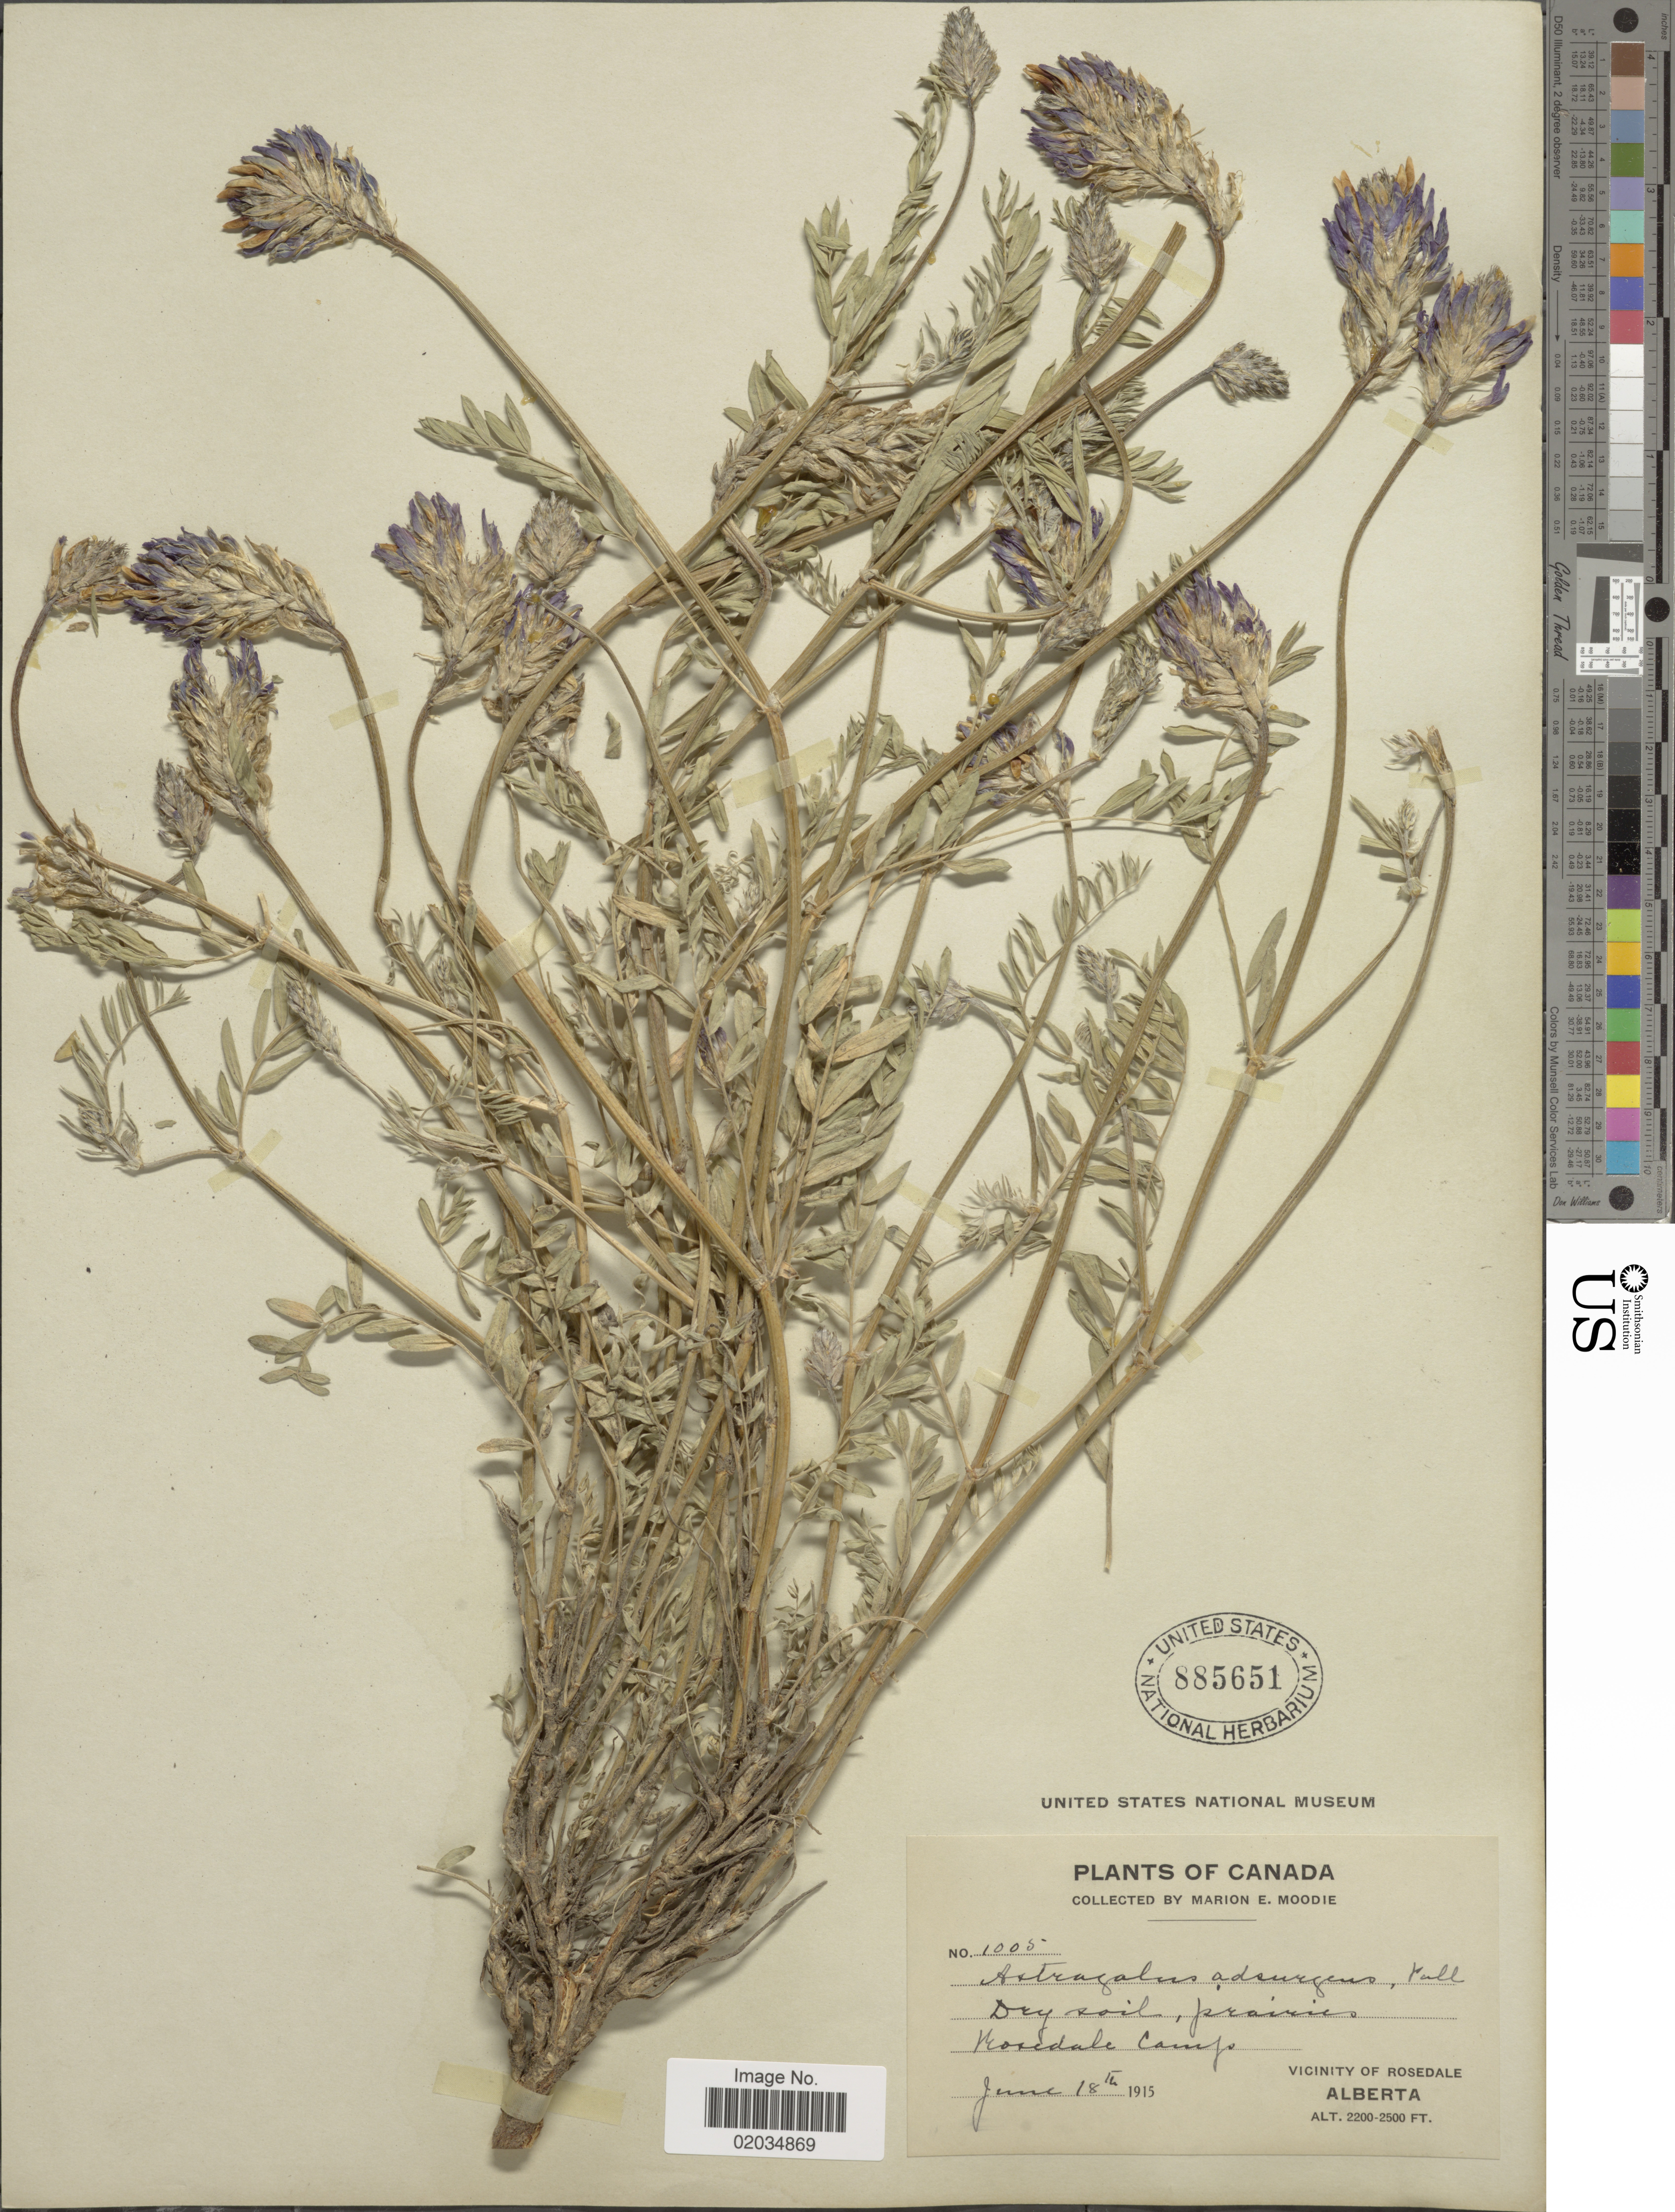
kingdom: Plantae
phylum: Tracheophyta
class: Magnoliopsida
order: Fabales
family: Fabaceae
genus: Astragalus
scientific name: Astragalus striatus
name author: Nutt.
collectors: M. E. Moodie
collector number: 1005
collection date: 1915-06-18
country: Canada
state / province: Alberta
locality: Vicinity of Rosedale. Rosedale Camp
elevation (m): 671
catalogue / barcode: US 885651